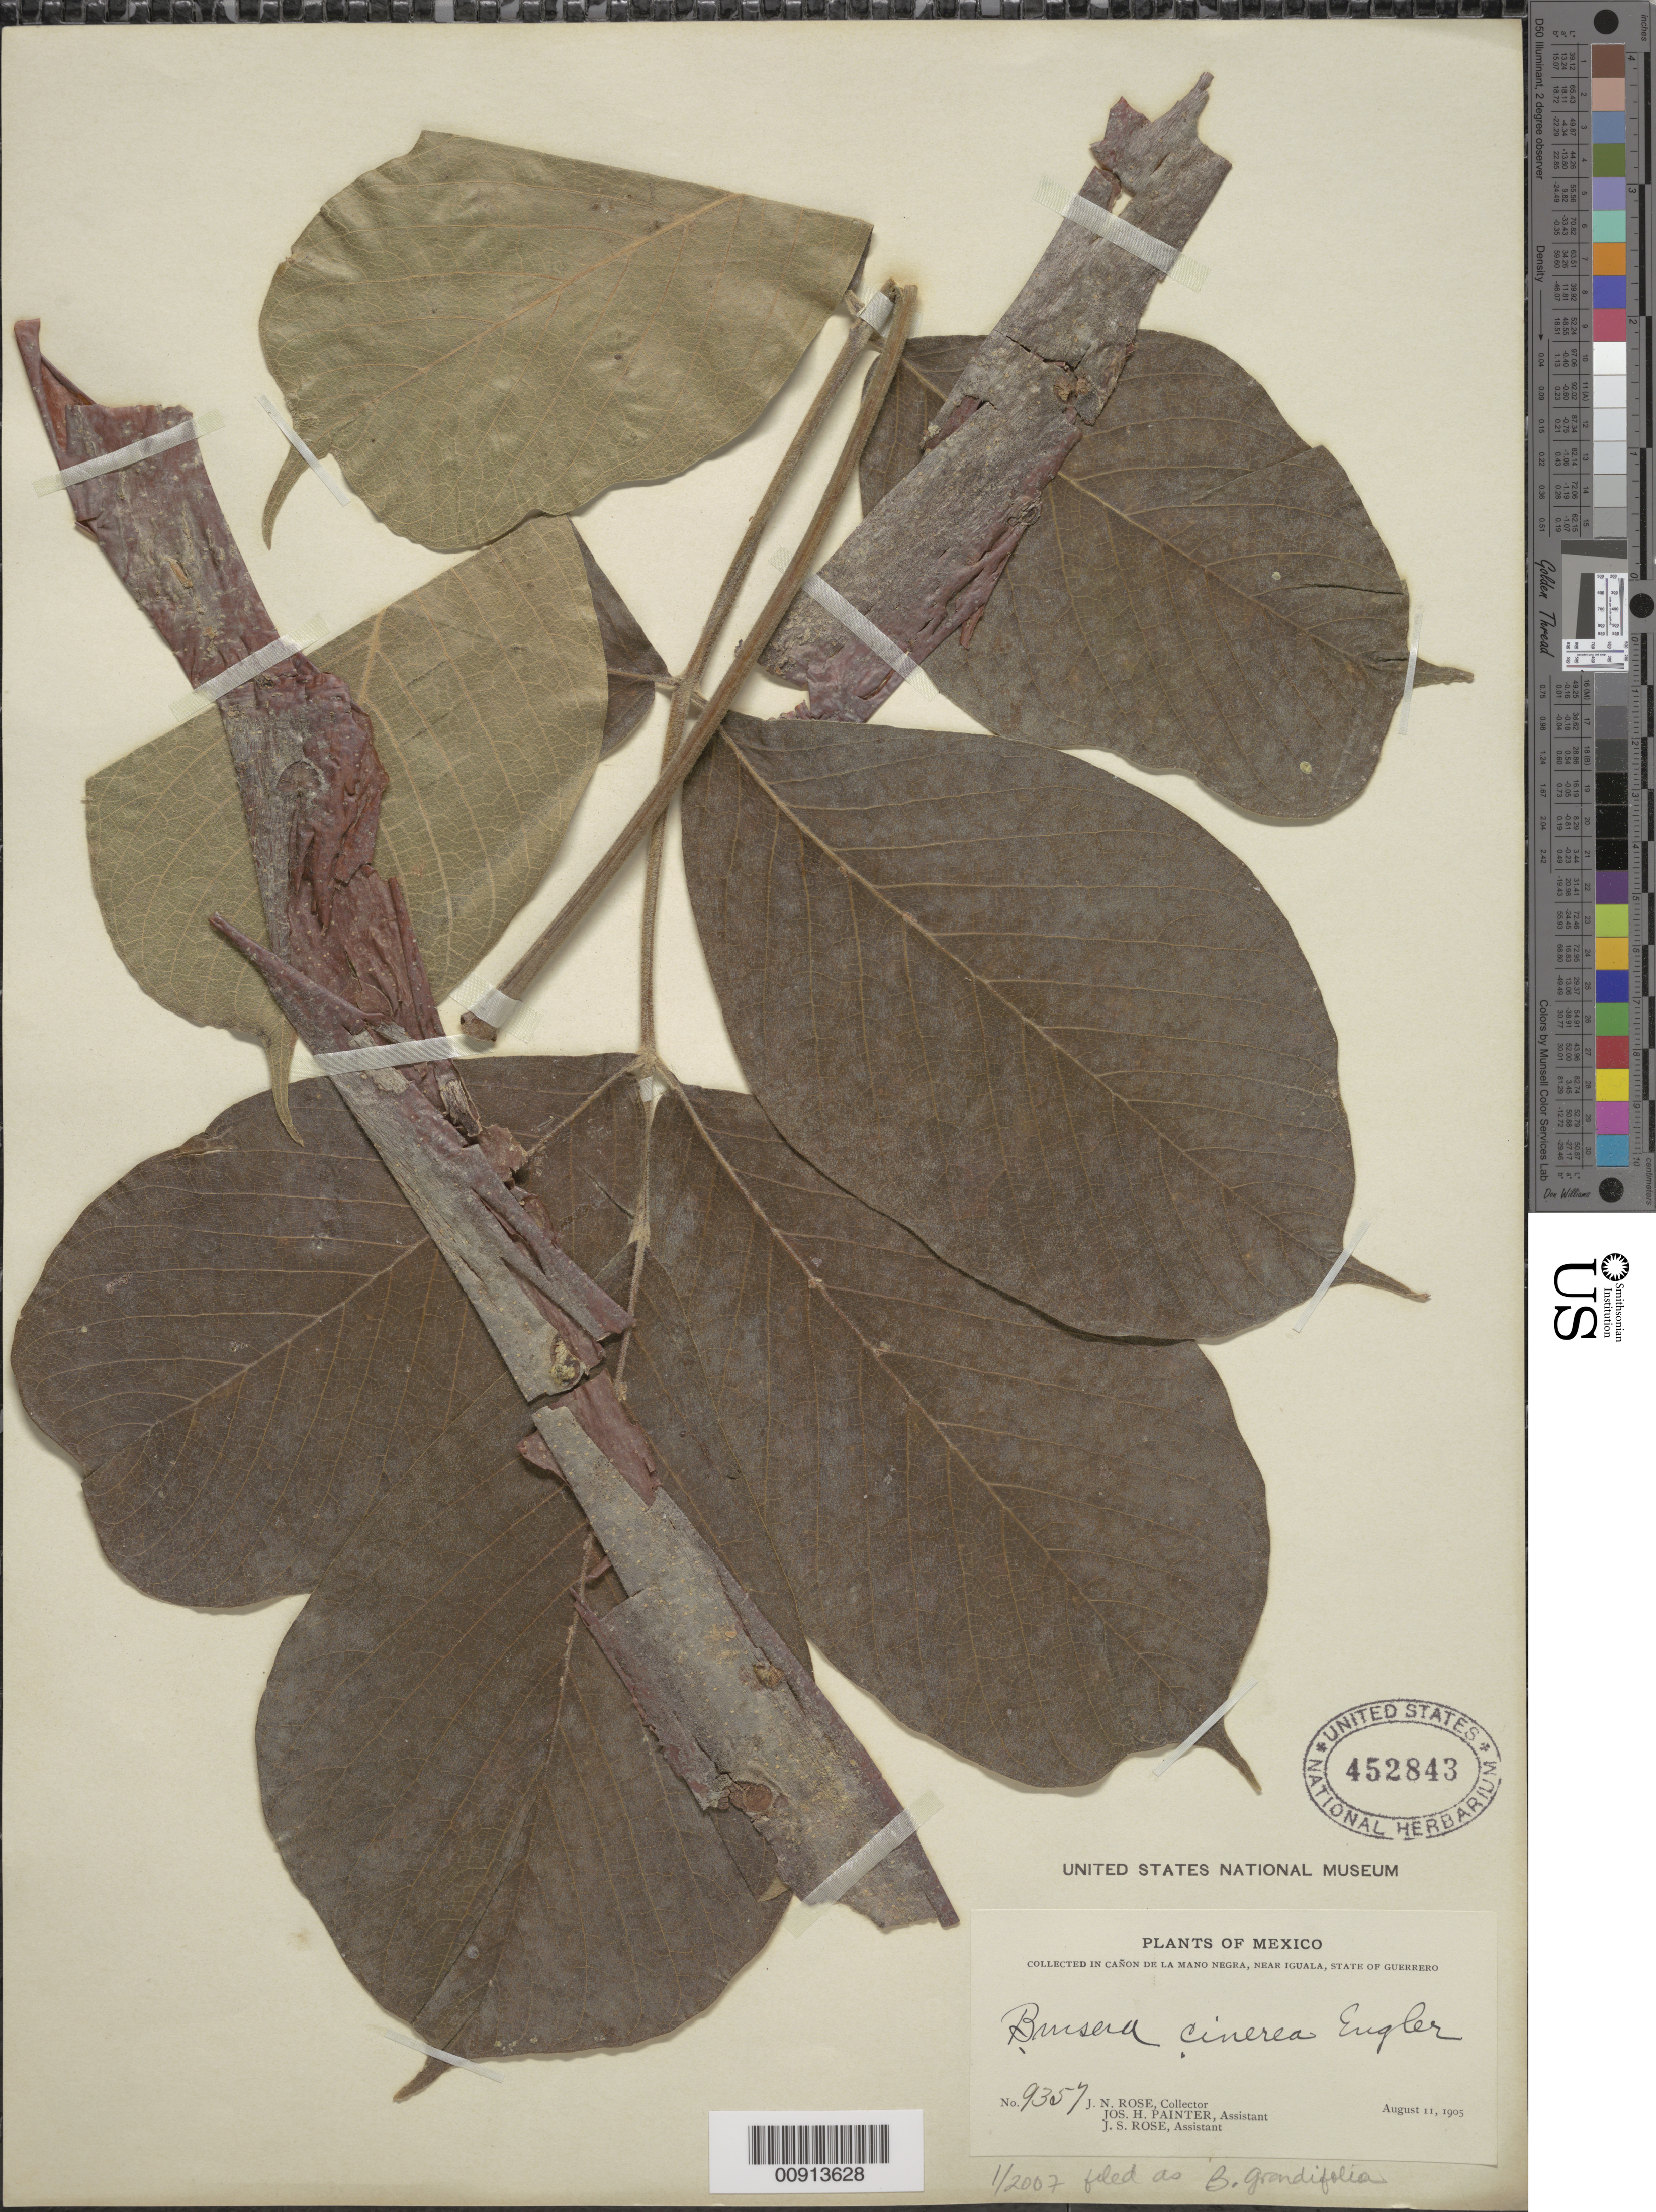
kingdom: Plantae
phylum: Tracheophyta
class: Magnoliopsida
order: Sapindales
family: Burseraceae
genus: Bursera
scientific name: Bursera grandifolia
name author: (Schltdl.) Engl.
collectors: J. N. Rose, J. H. Painter & J. S. Rose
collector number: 9357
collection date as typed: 11 Aug 1905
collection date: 1905-08-11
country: Mexico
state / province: Guerrero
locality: Cañon de la Mano Negra, near Iguala, State of Guerrero.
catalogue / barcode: US 452843